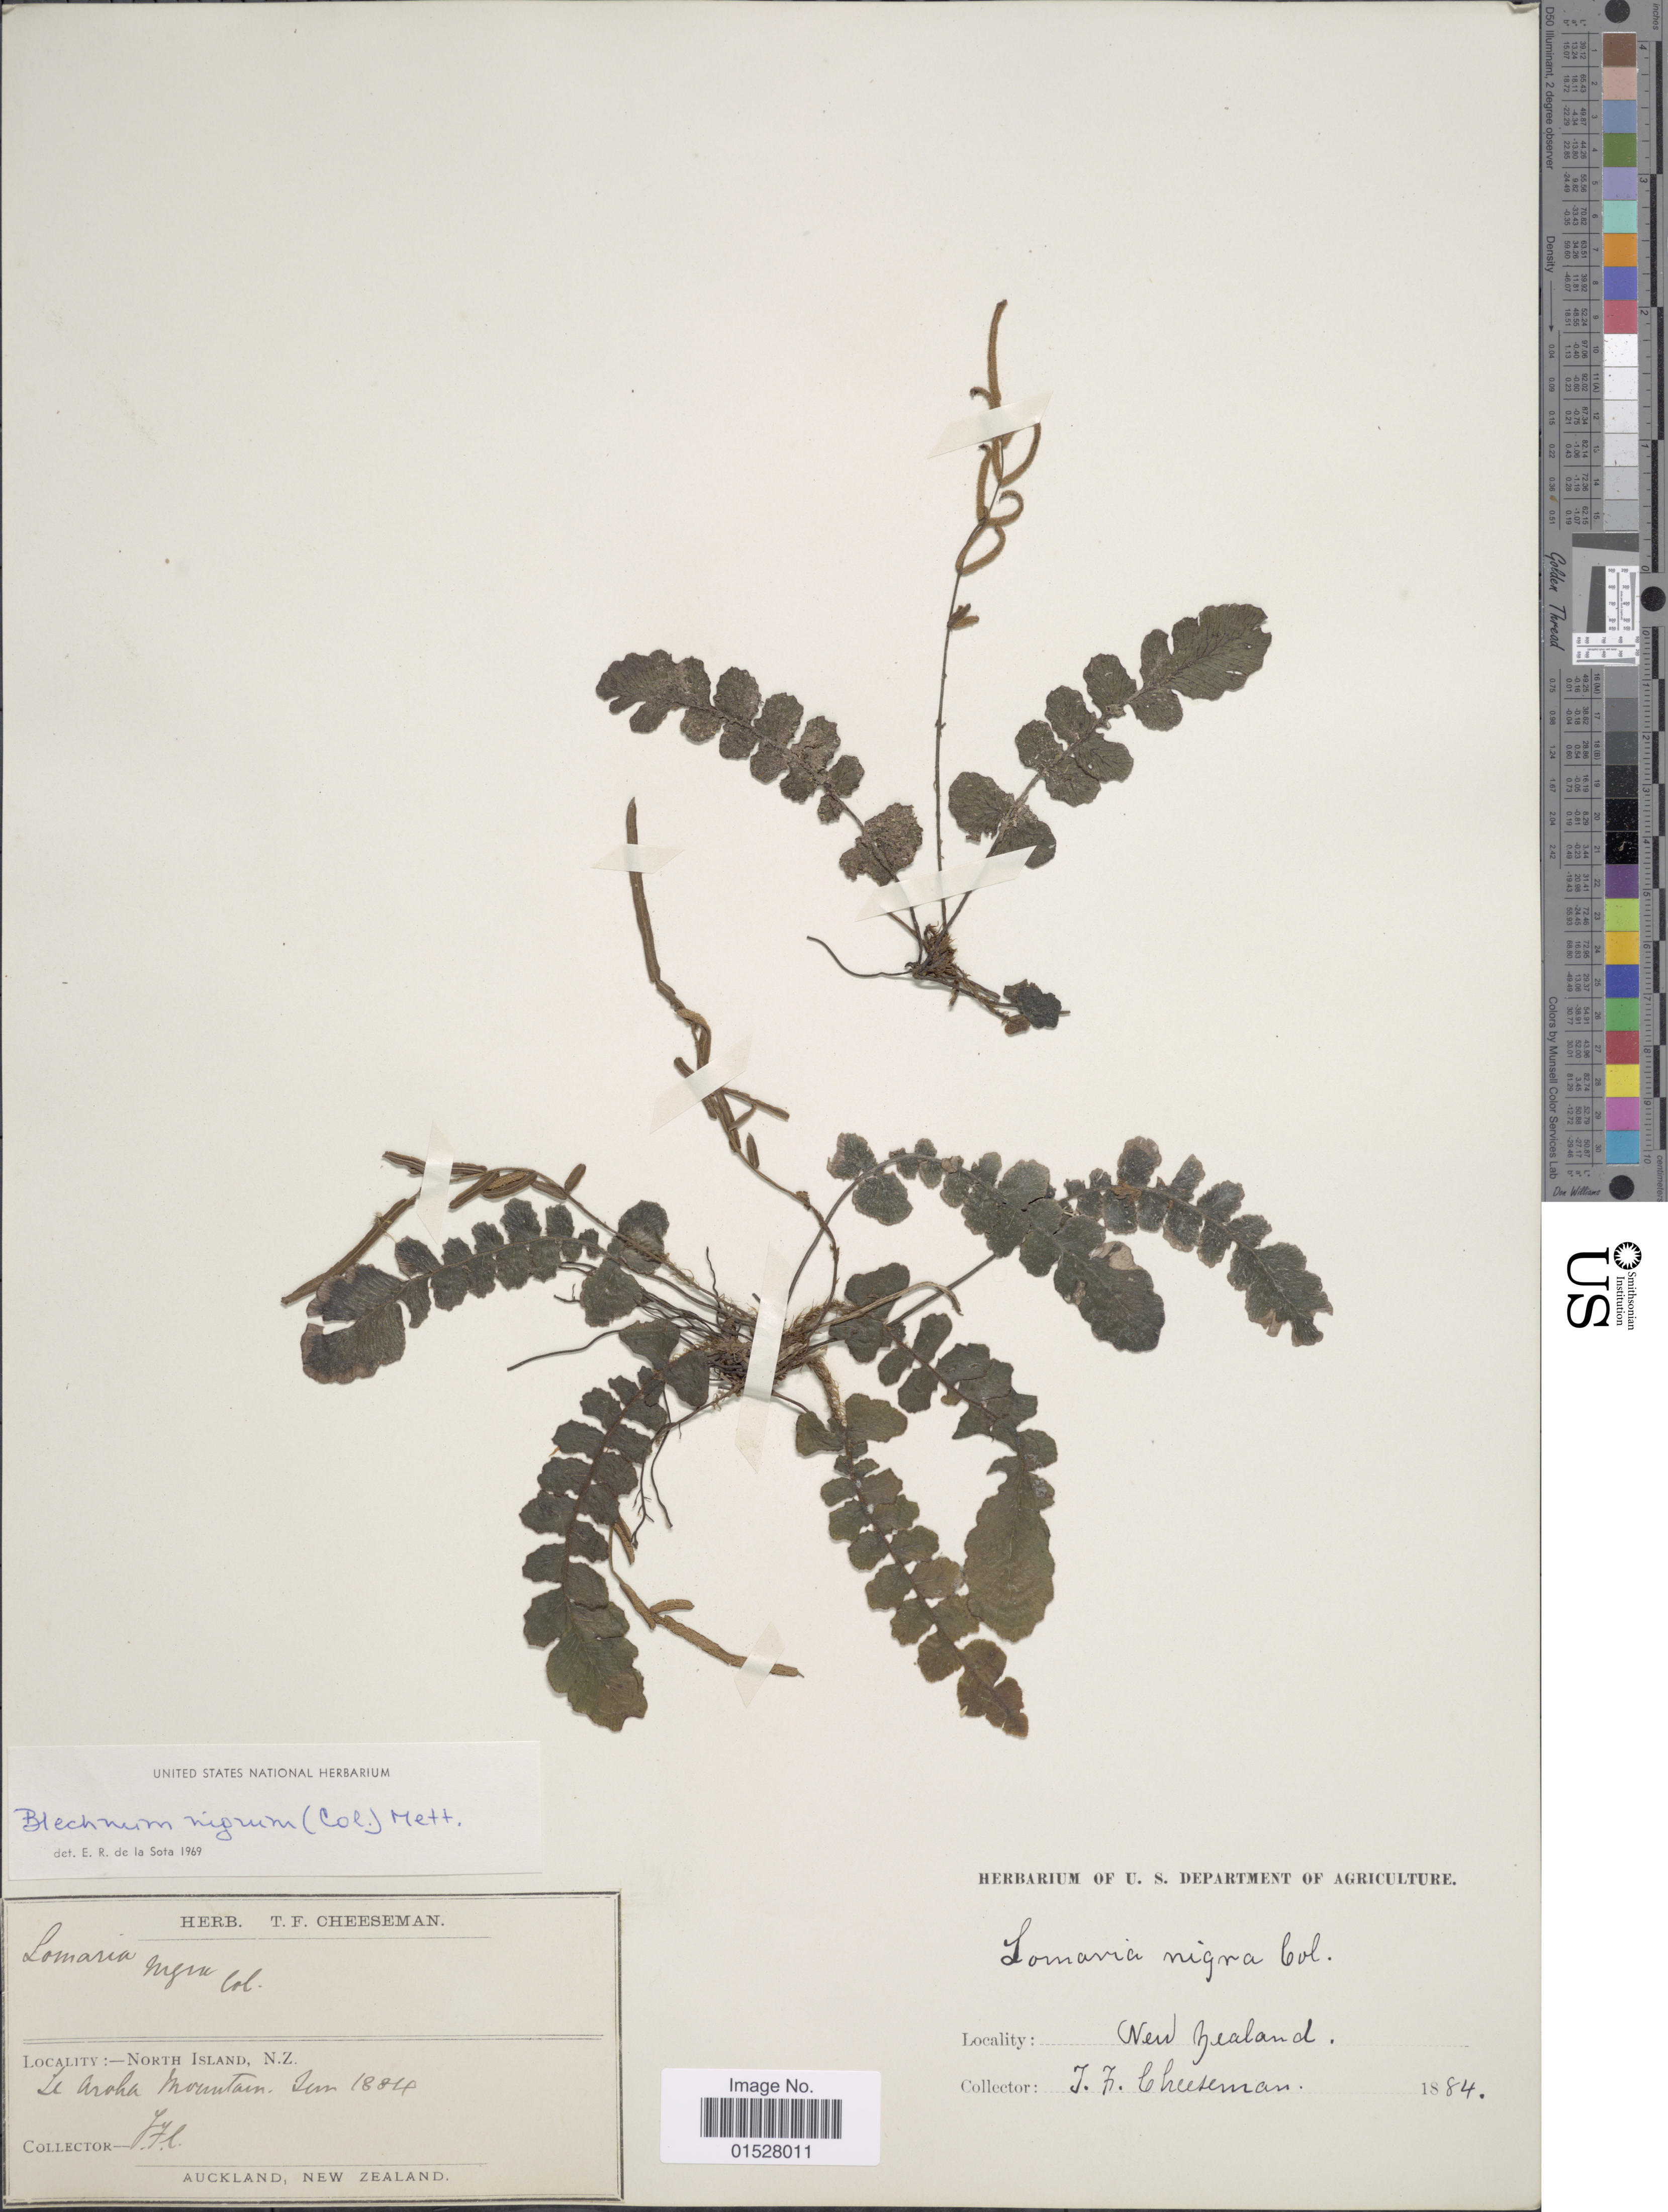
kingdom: Plantae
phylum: Tracheophyta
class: Polypodiopsida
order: Polypodiales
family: Blechnaceae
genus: Cranfillia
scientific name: Cranfillia nigra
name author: (Colenso) Gasper & V.A.O. Dittrich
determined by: Vazquez, R.; Molino, S.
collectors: T. F. Cheeseman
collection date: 1884-06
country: New Zealand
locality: North Island, Le Aroha Mountain.